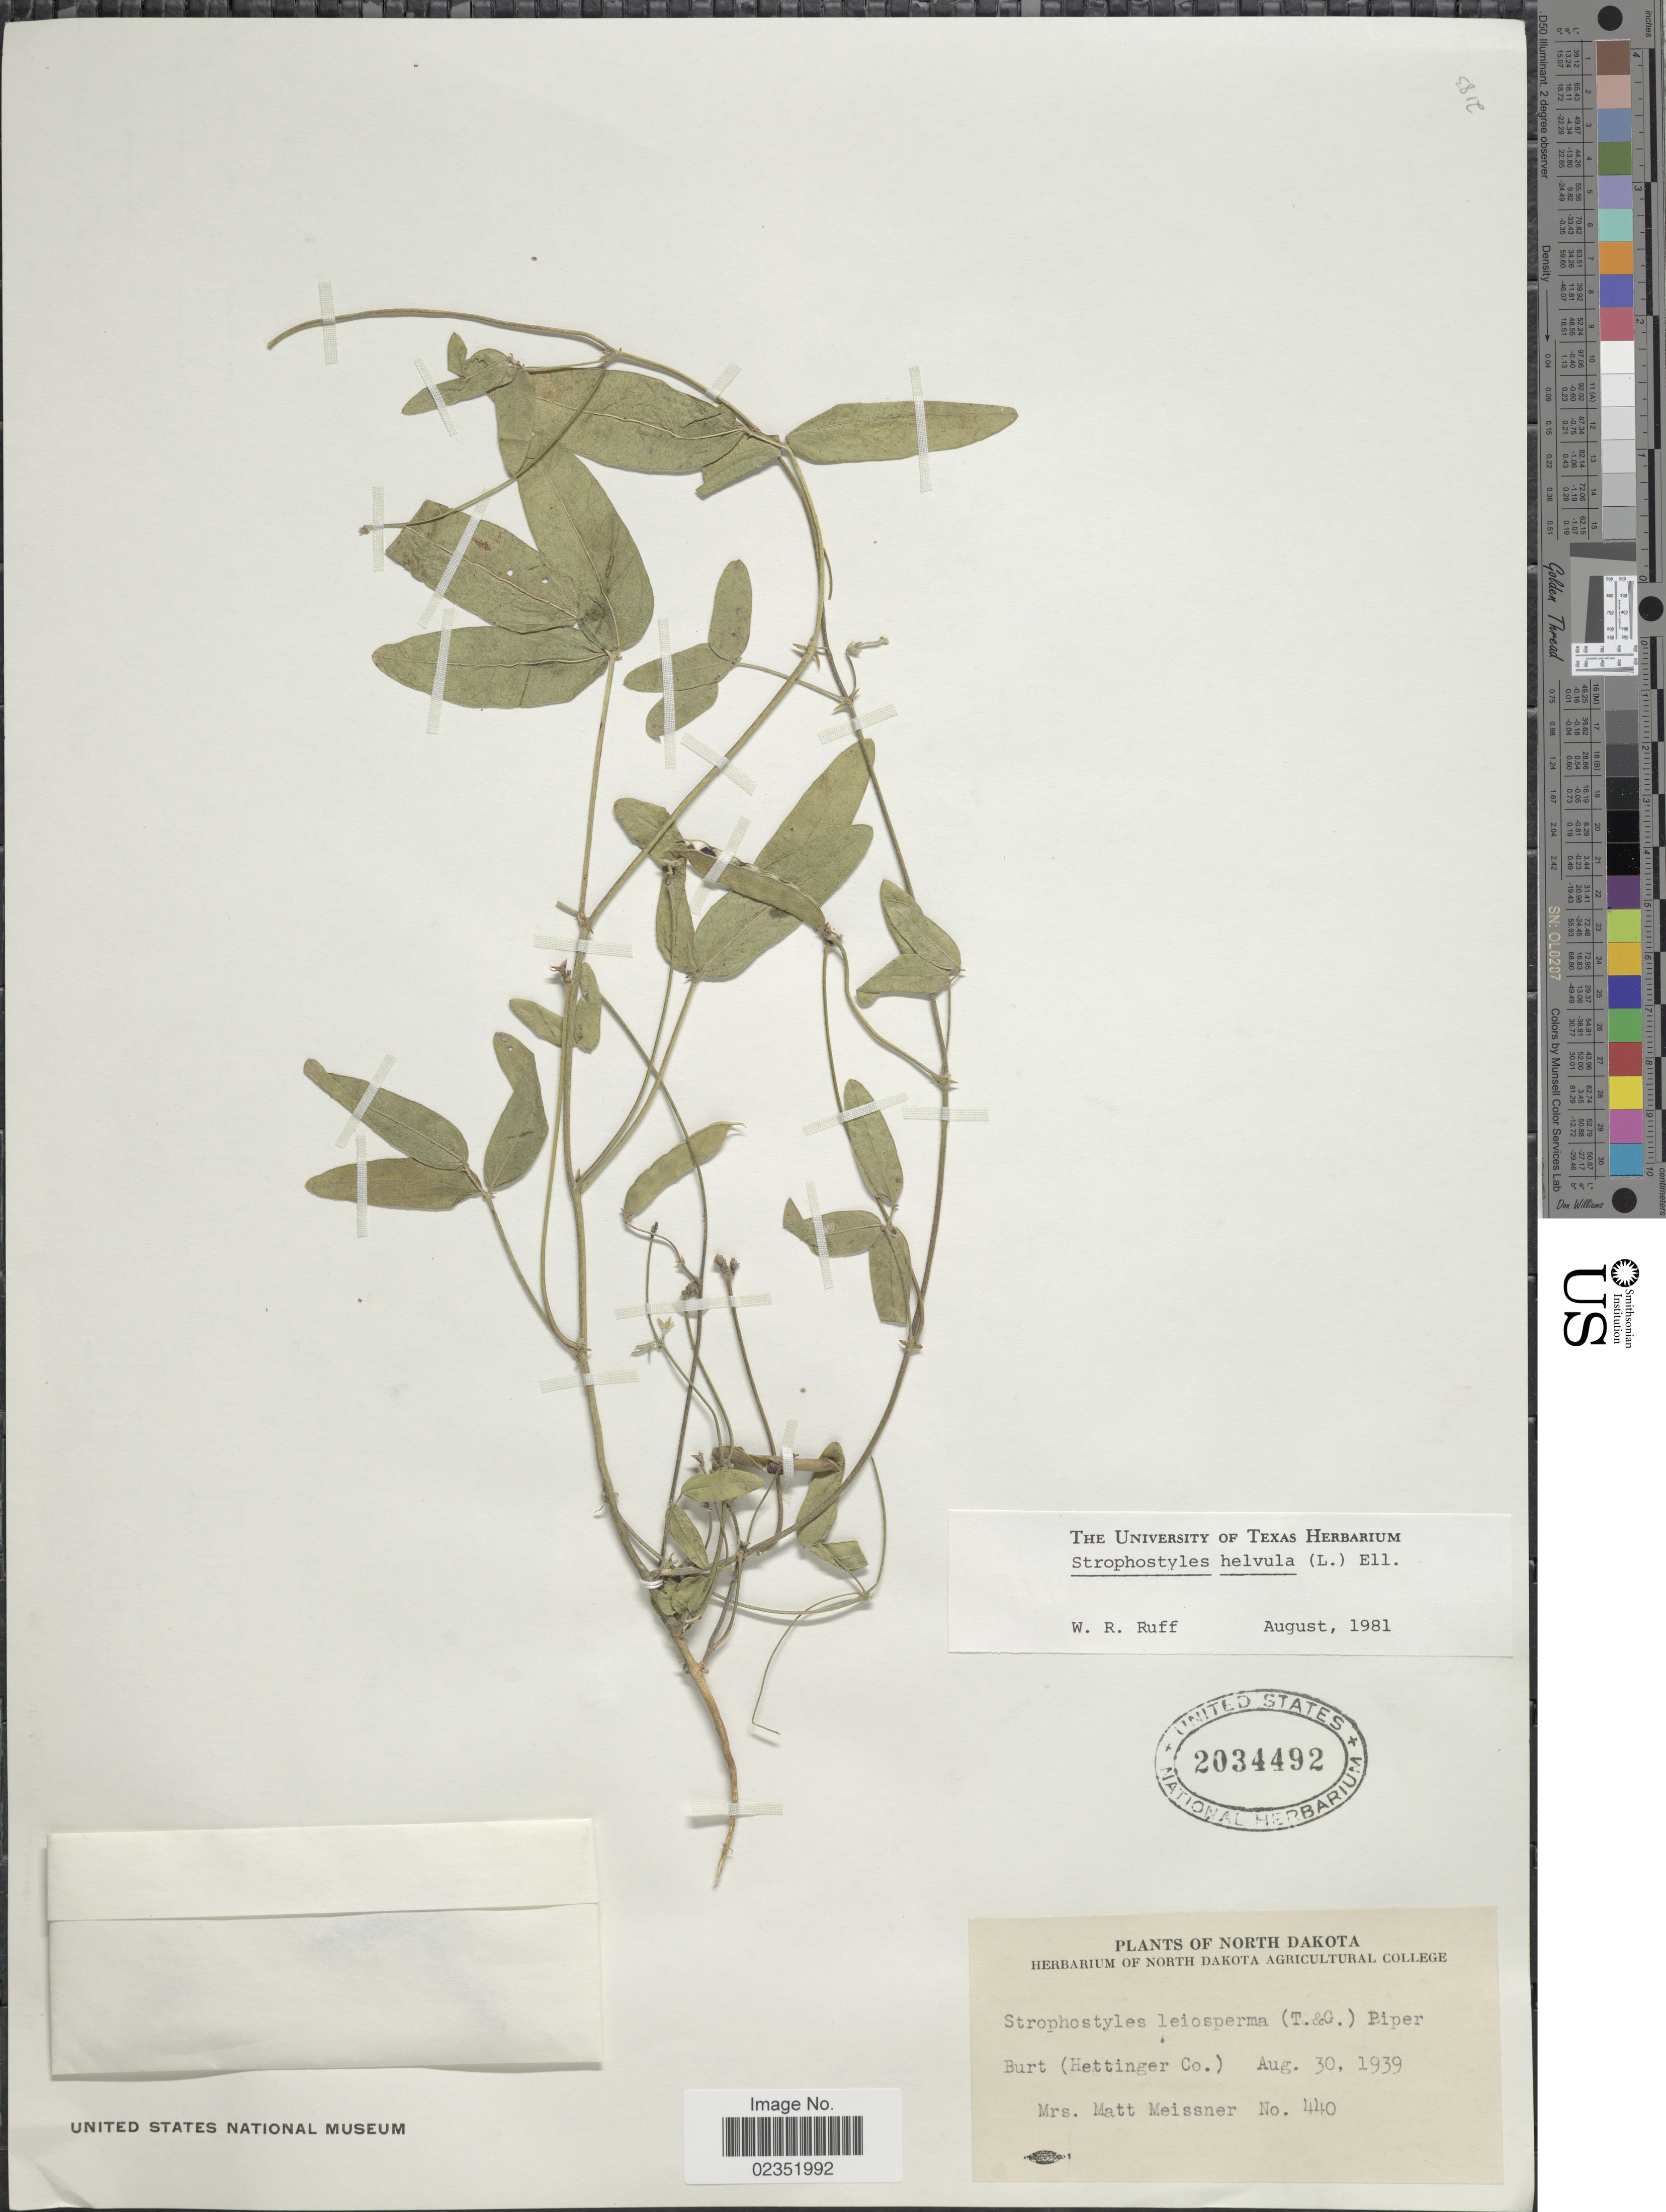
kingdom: Plantae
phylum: Tracheophyta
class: Magnoliopsida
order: Fabales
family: Fabaceae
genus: Strophostyles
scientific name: Strophostyles helvola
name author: (L.) Elliott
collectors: M. Meissner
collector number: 440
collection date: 1939-08-30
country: United States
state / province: North Dakota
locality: Burt (Hettinger Co.)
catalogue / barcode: US 2034492